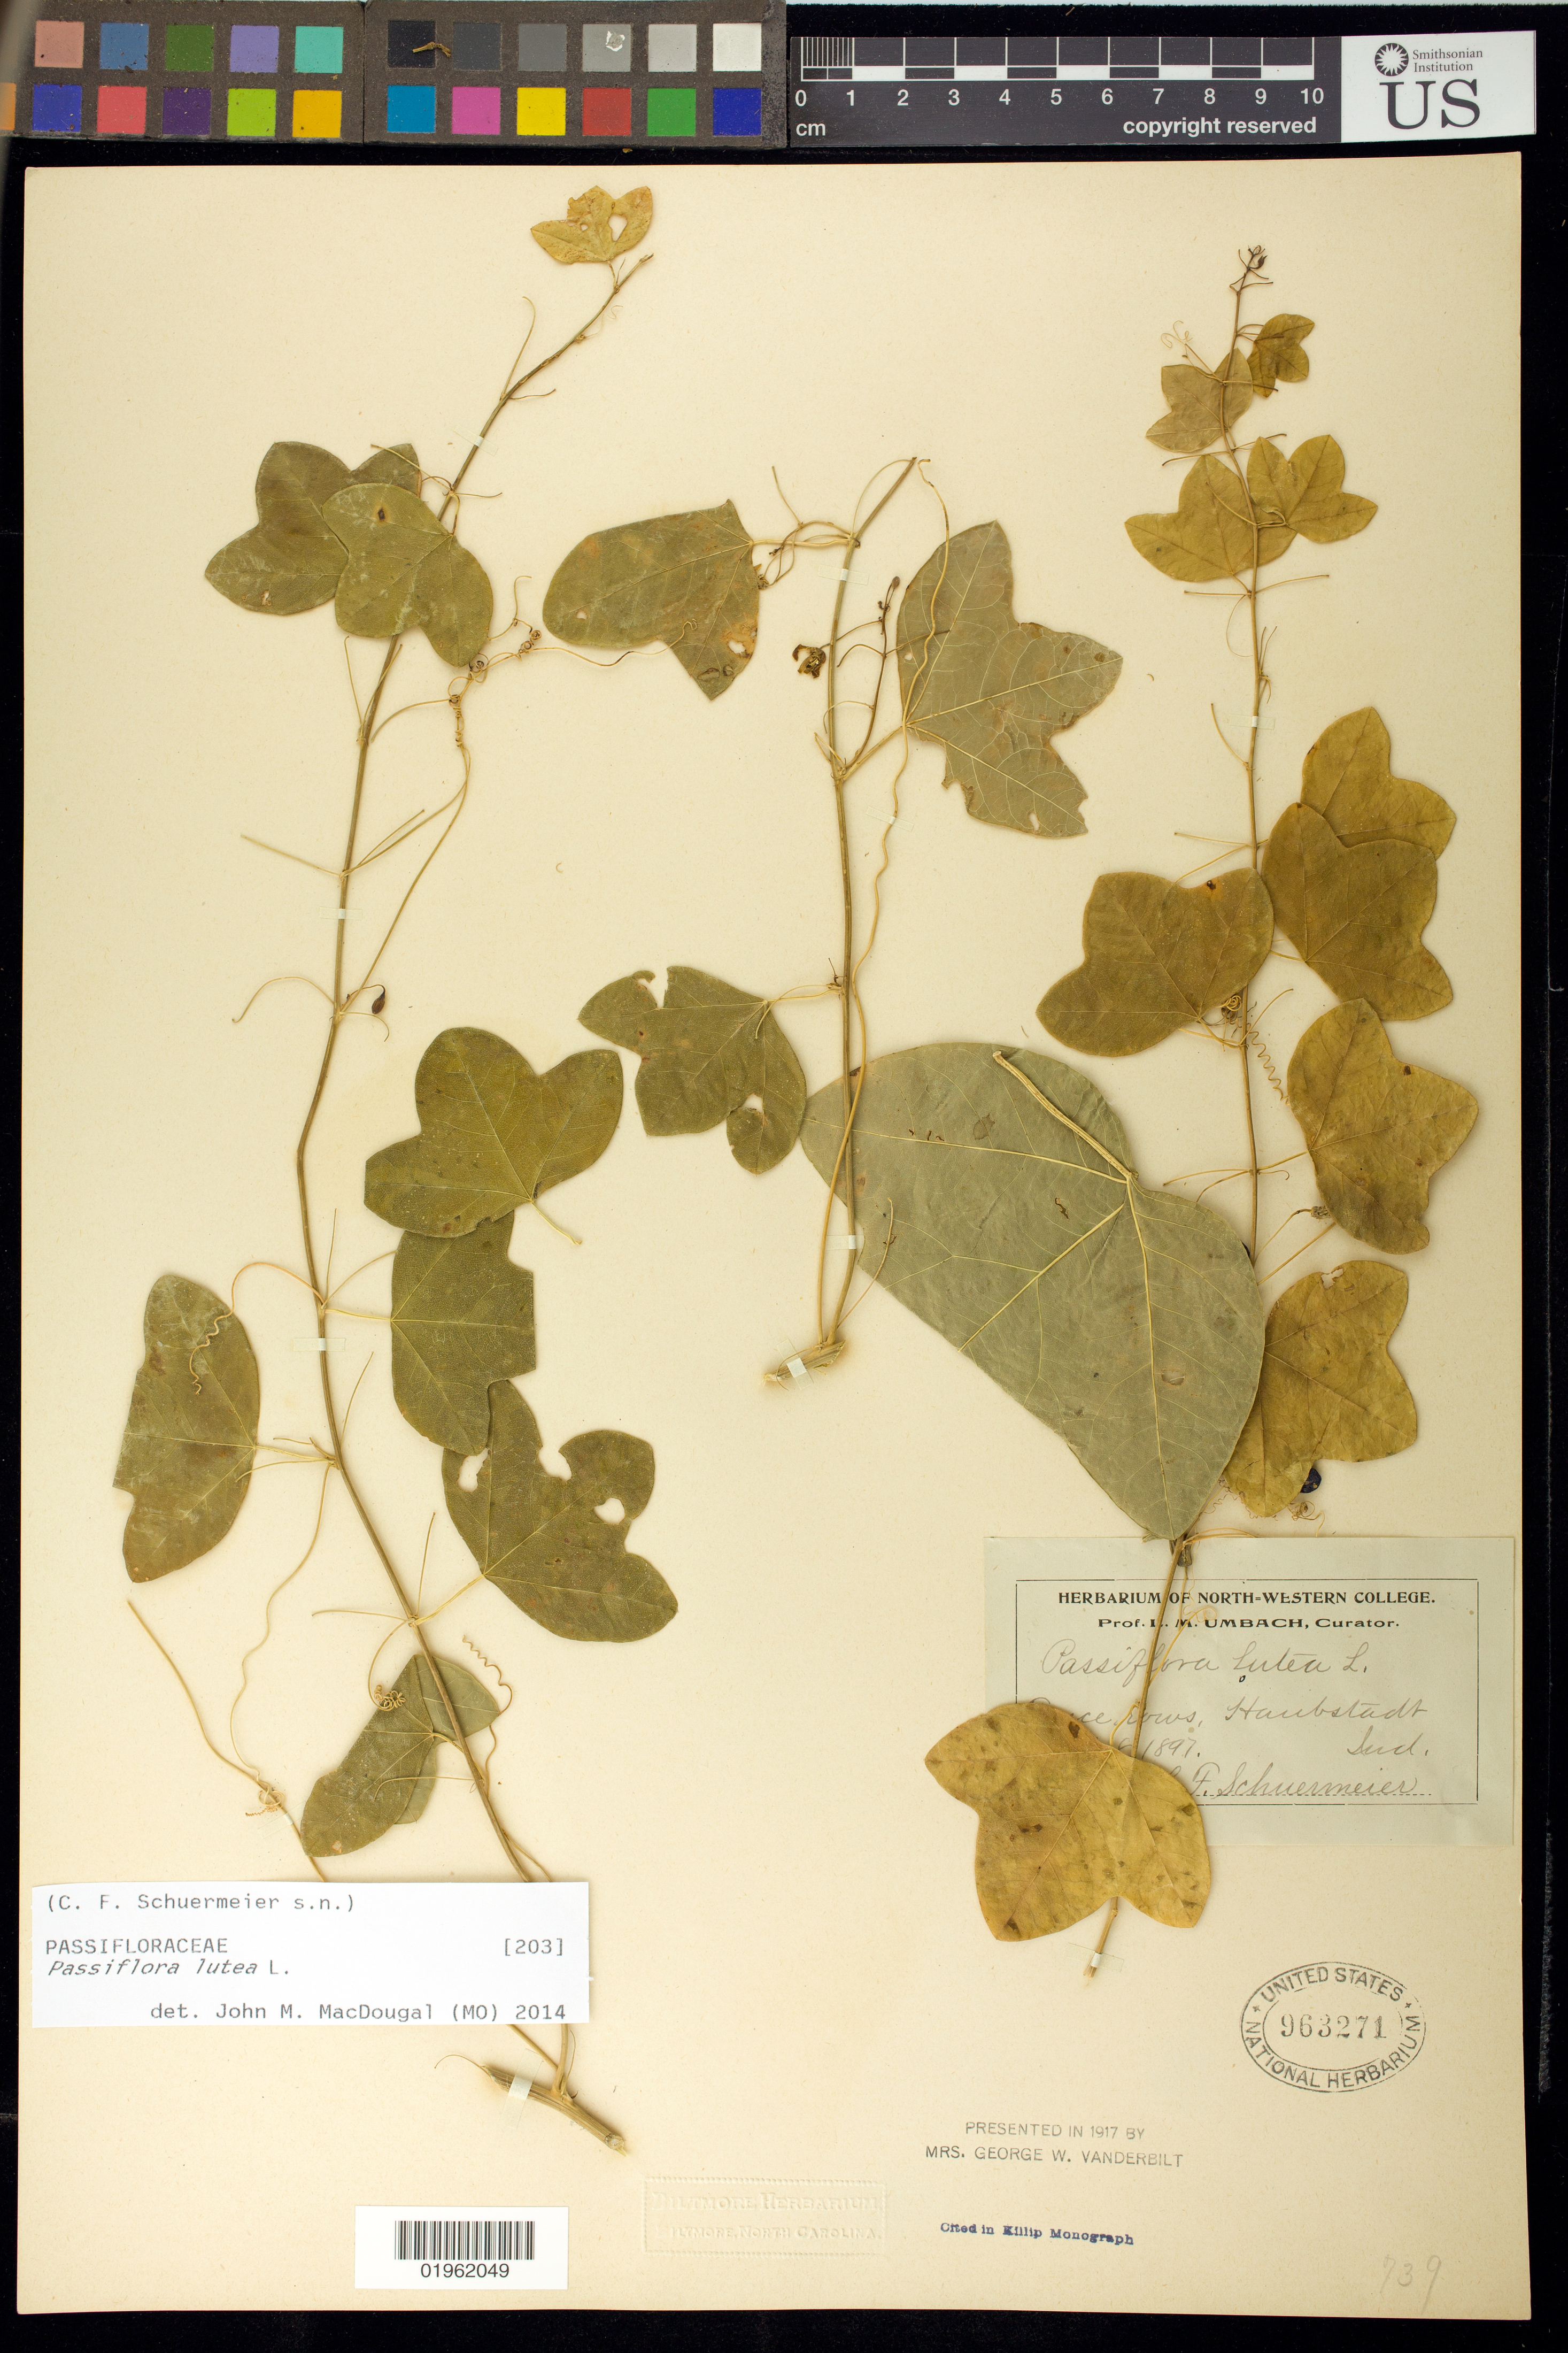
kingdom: Plantae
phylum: Tracheophyta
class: Magnoliopsida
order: Malpighiales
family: Passifloraceae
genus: Passiflora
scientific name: Passiflora lutea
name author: L.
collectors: C. Schuermeier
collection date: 1897-07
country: United States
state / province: Indiana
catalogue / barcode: US 963271